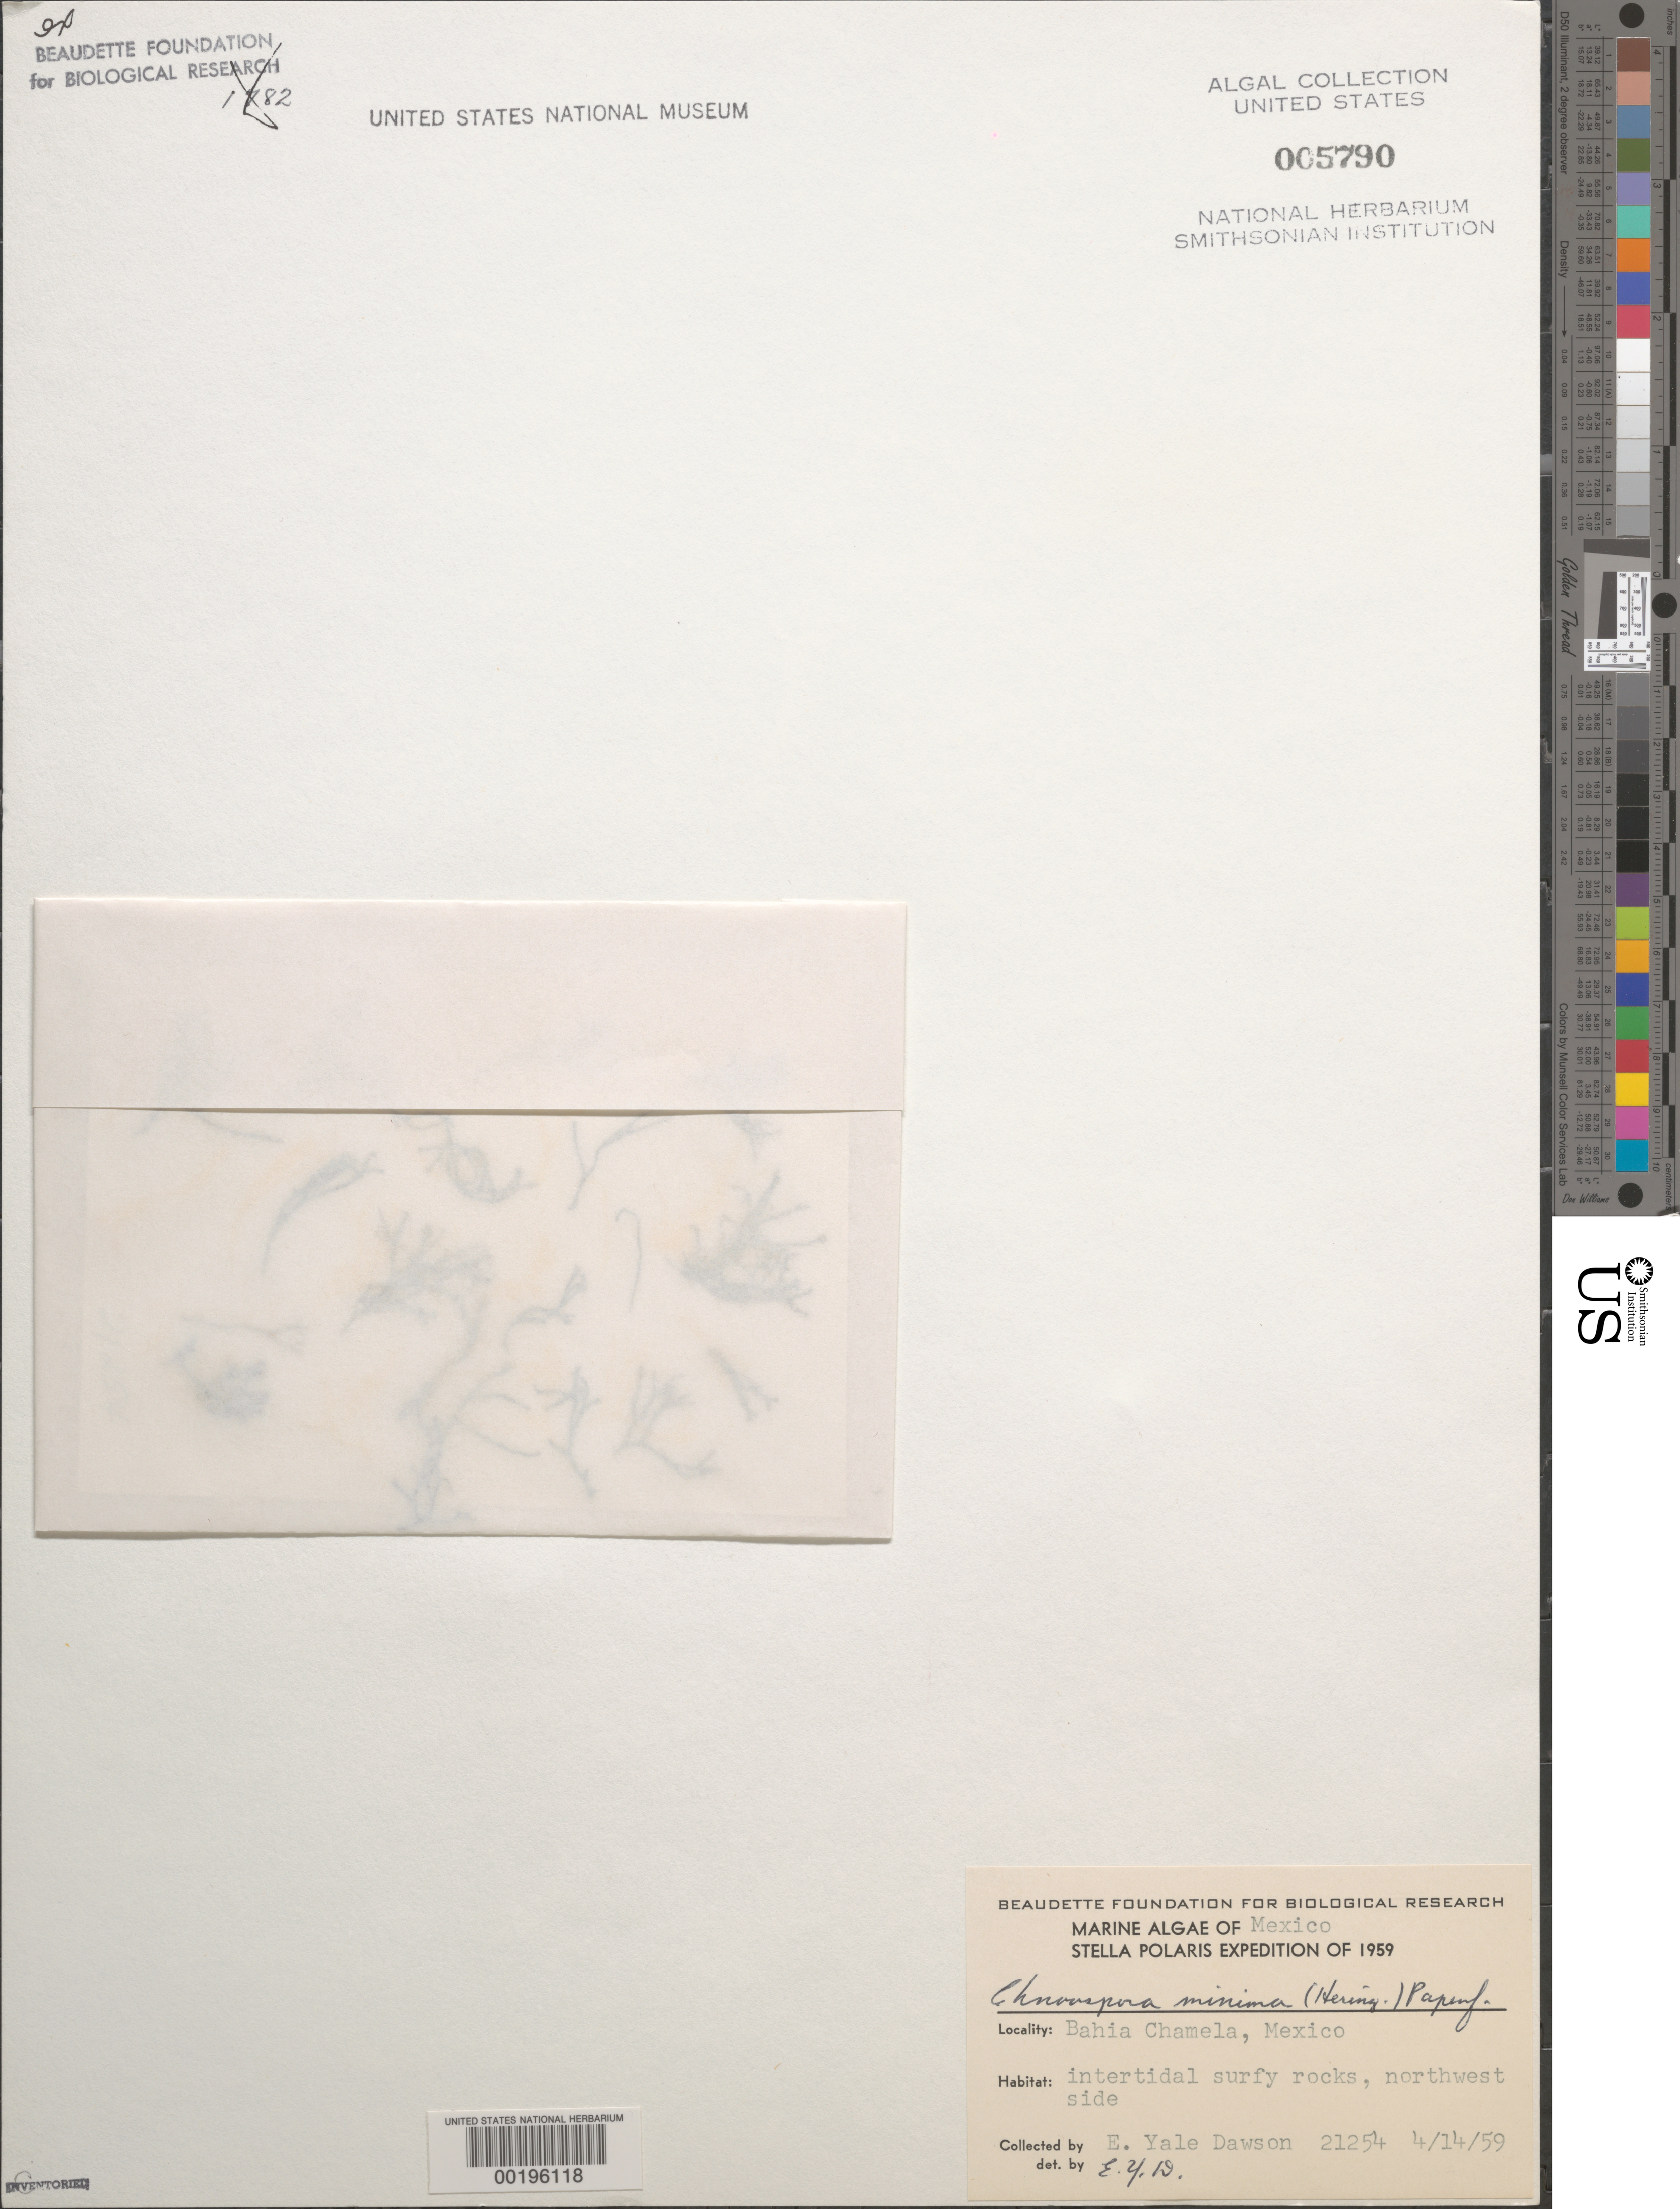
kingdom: Chromista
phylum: Ochrophyta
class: Phaeophyceae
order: Scytosiphonales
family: Scytosiphonaceae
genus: Chnoospora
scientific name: Chnoospora minima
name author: (Hering) Papenf.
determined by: Dawson, E. Y.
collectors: E. Y. Dawson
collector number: EYD 21254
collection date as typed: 4/14/59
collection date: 1959-04-14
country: Mexico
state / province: Jalisco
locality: Bahia Chamela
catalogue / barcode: US 5790